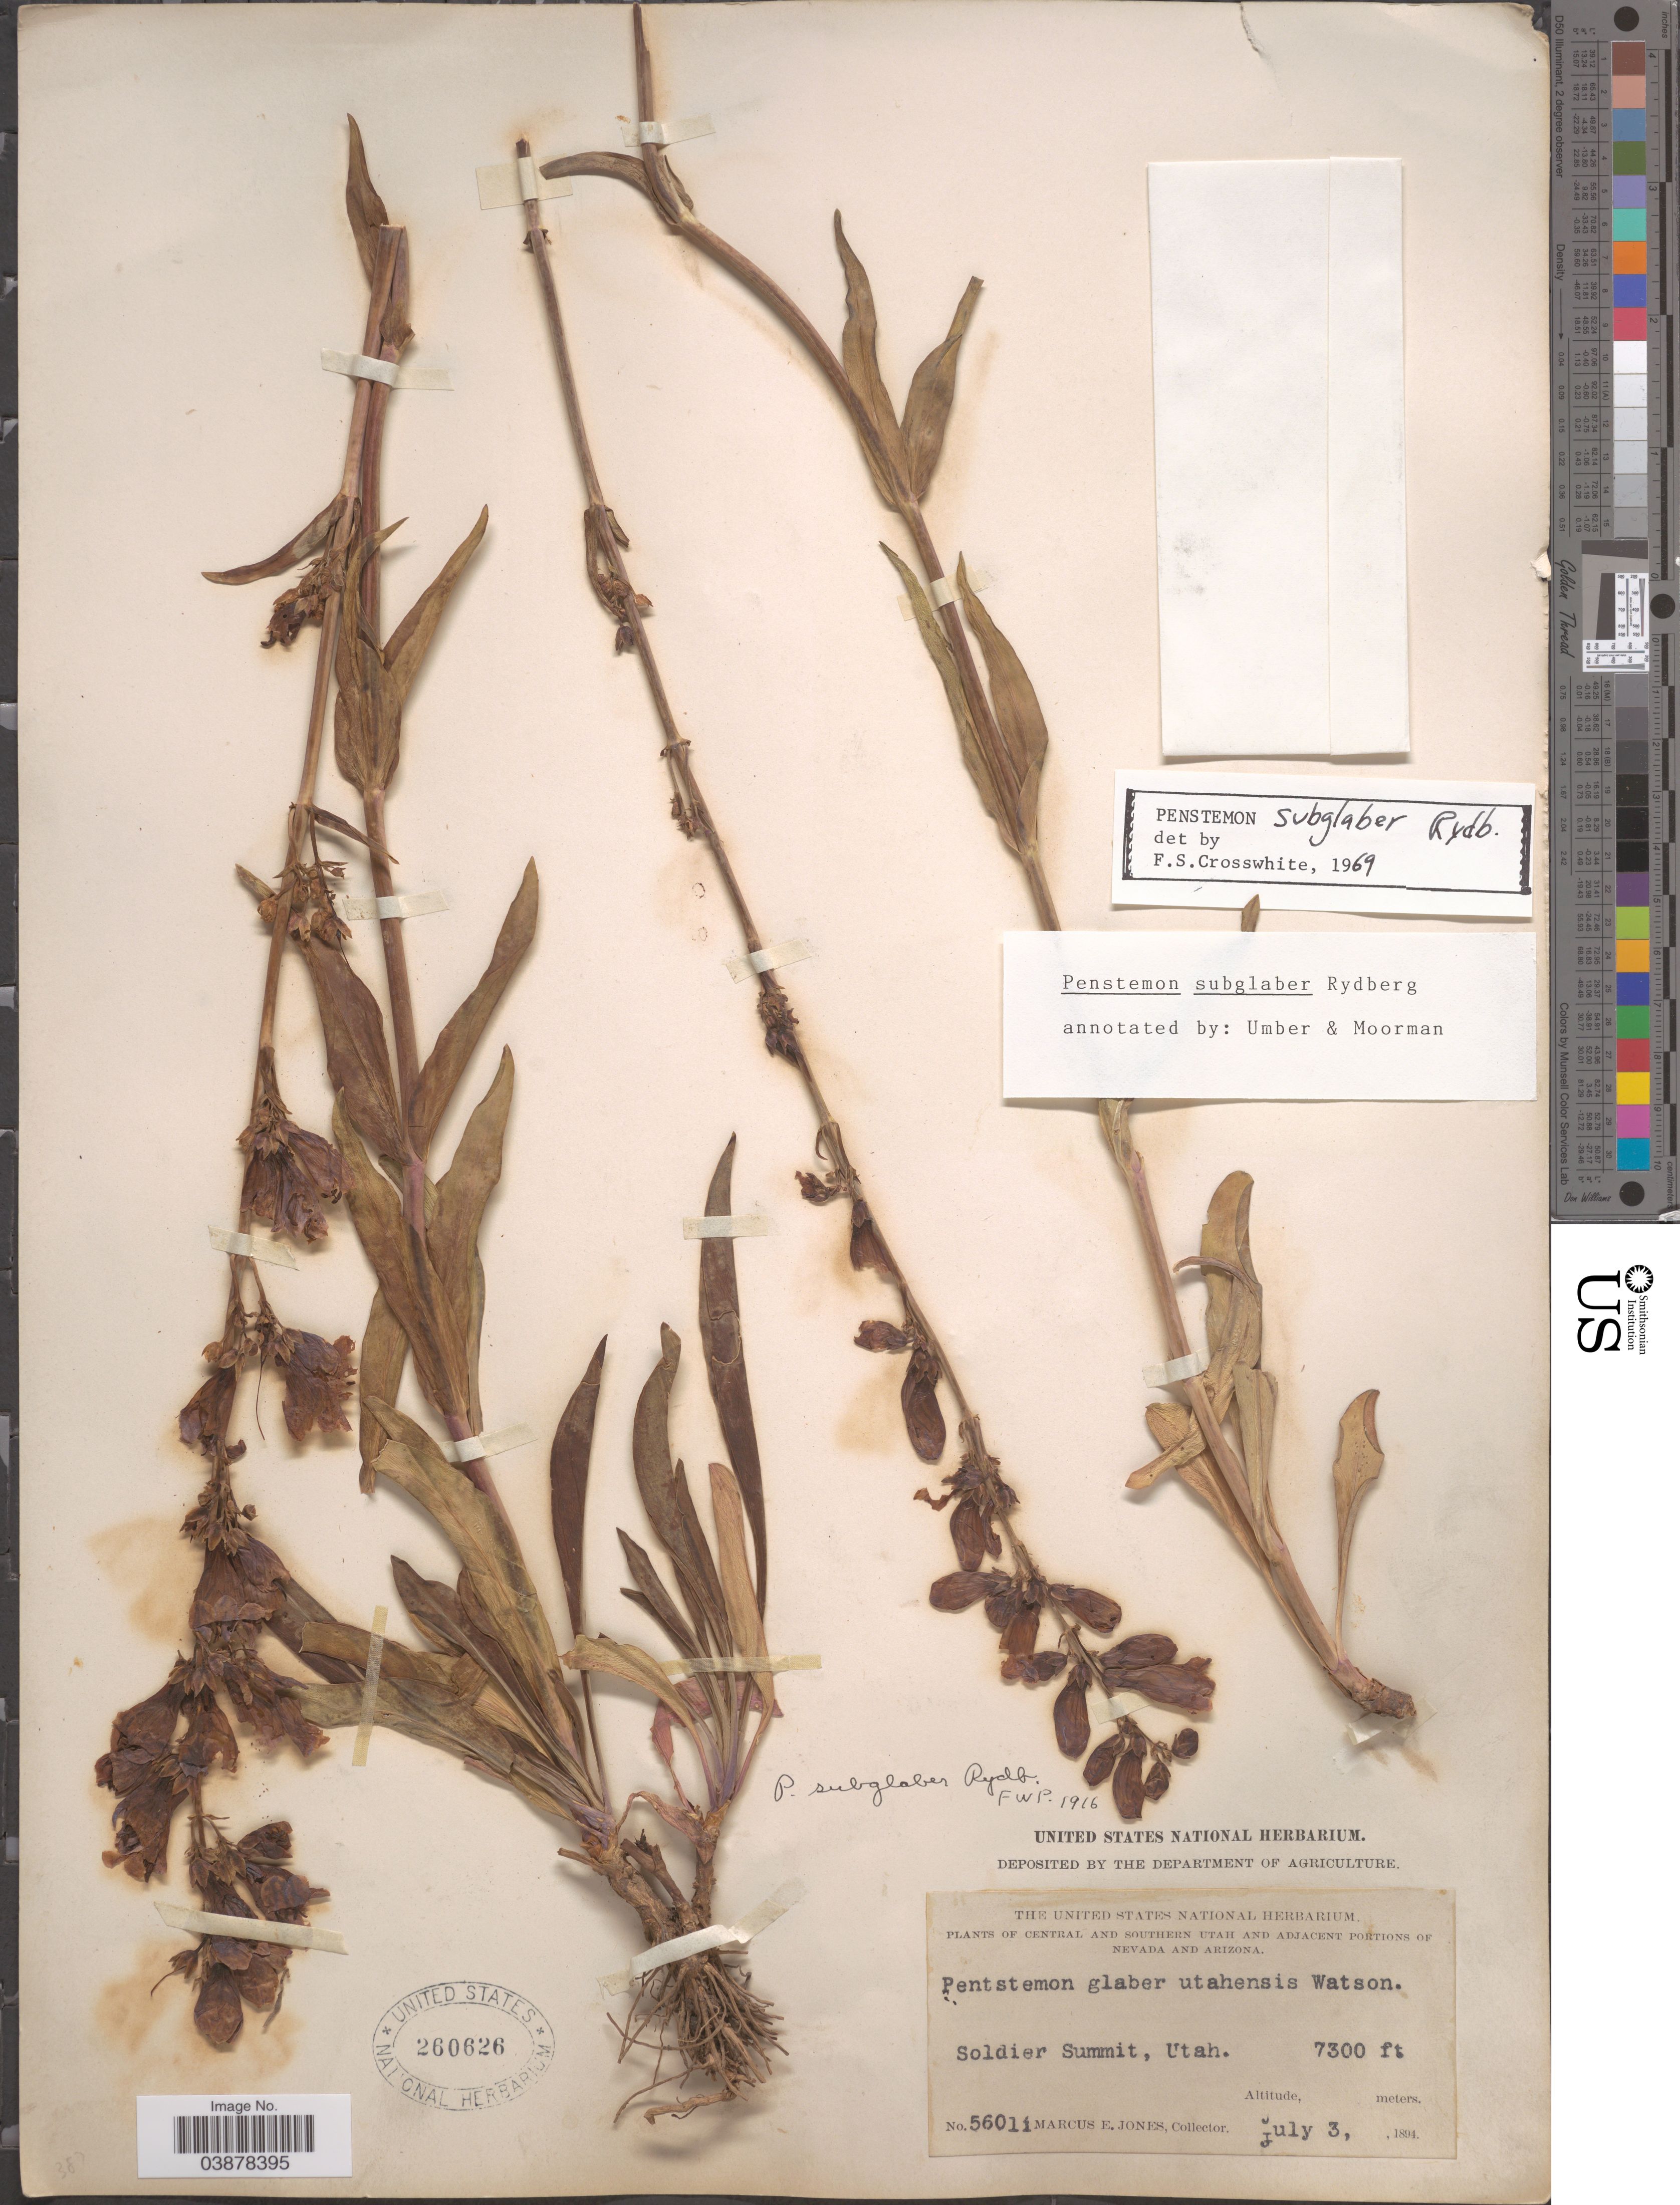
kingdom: Plantae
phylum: Tracheophyta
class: Magnoliopsida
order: Lamiales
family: Plantaginaceae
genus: Penstemon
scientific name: Penstemon subglaber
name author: Rydb.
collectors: M. E. Jones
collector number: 56011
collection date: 1894-07-03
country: United States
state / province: Utah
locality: Soldier Summit.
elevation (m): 2225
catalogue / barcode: US 260626